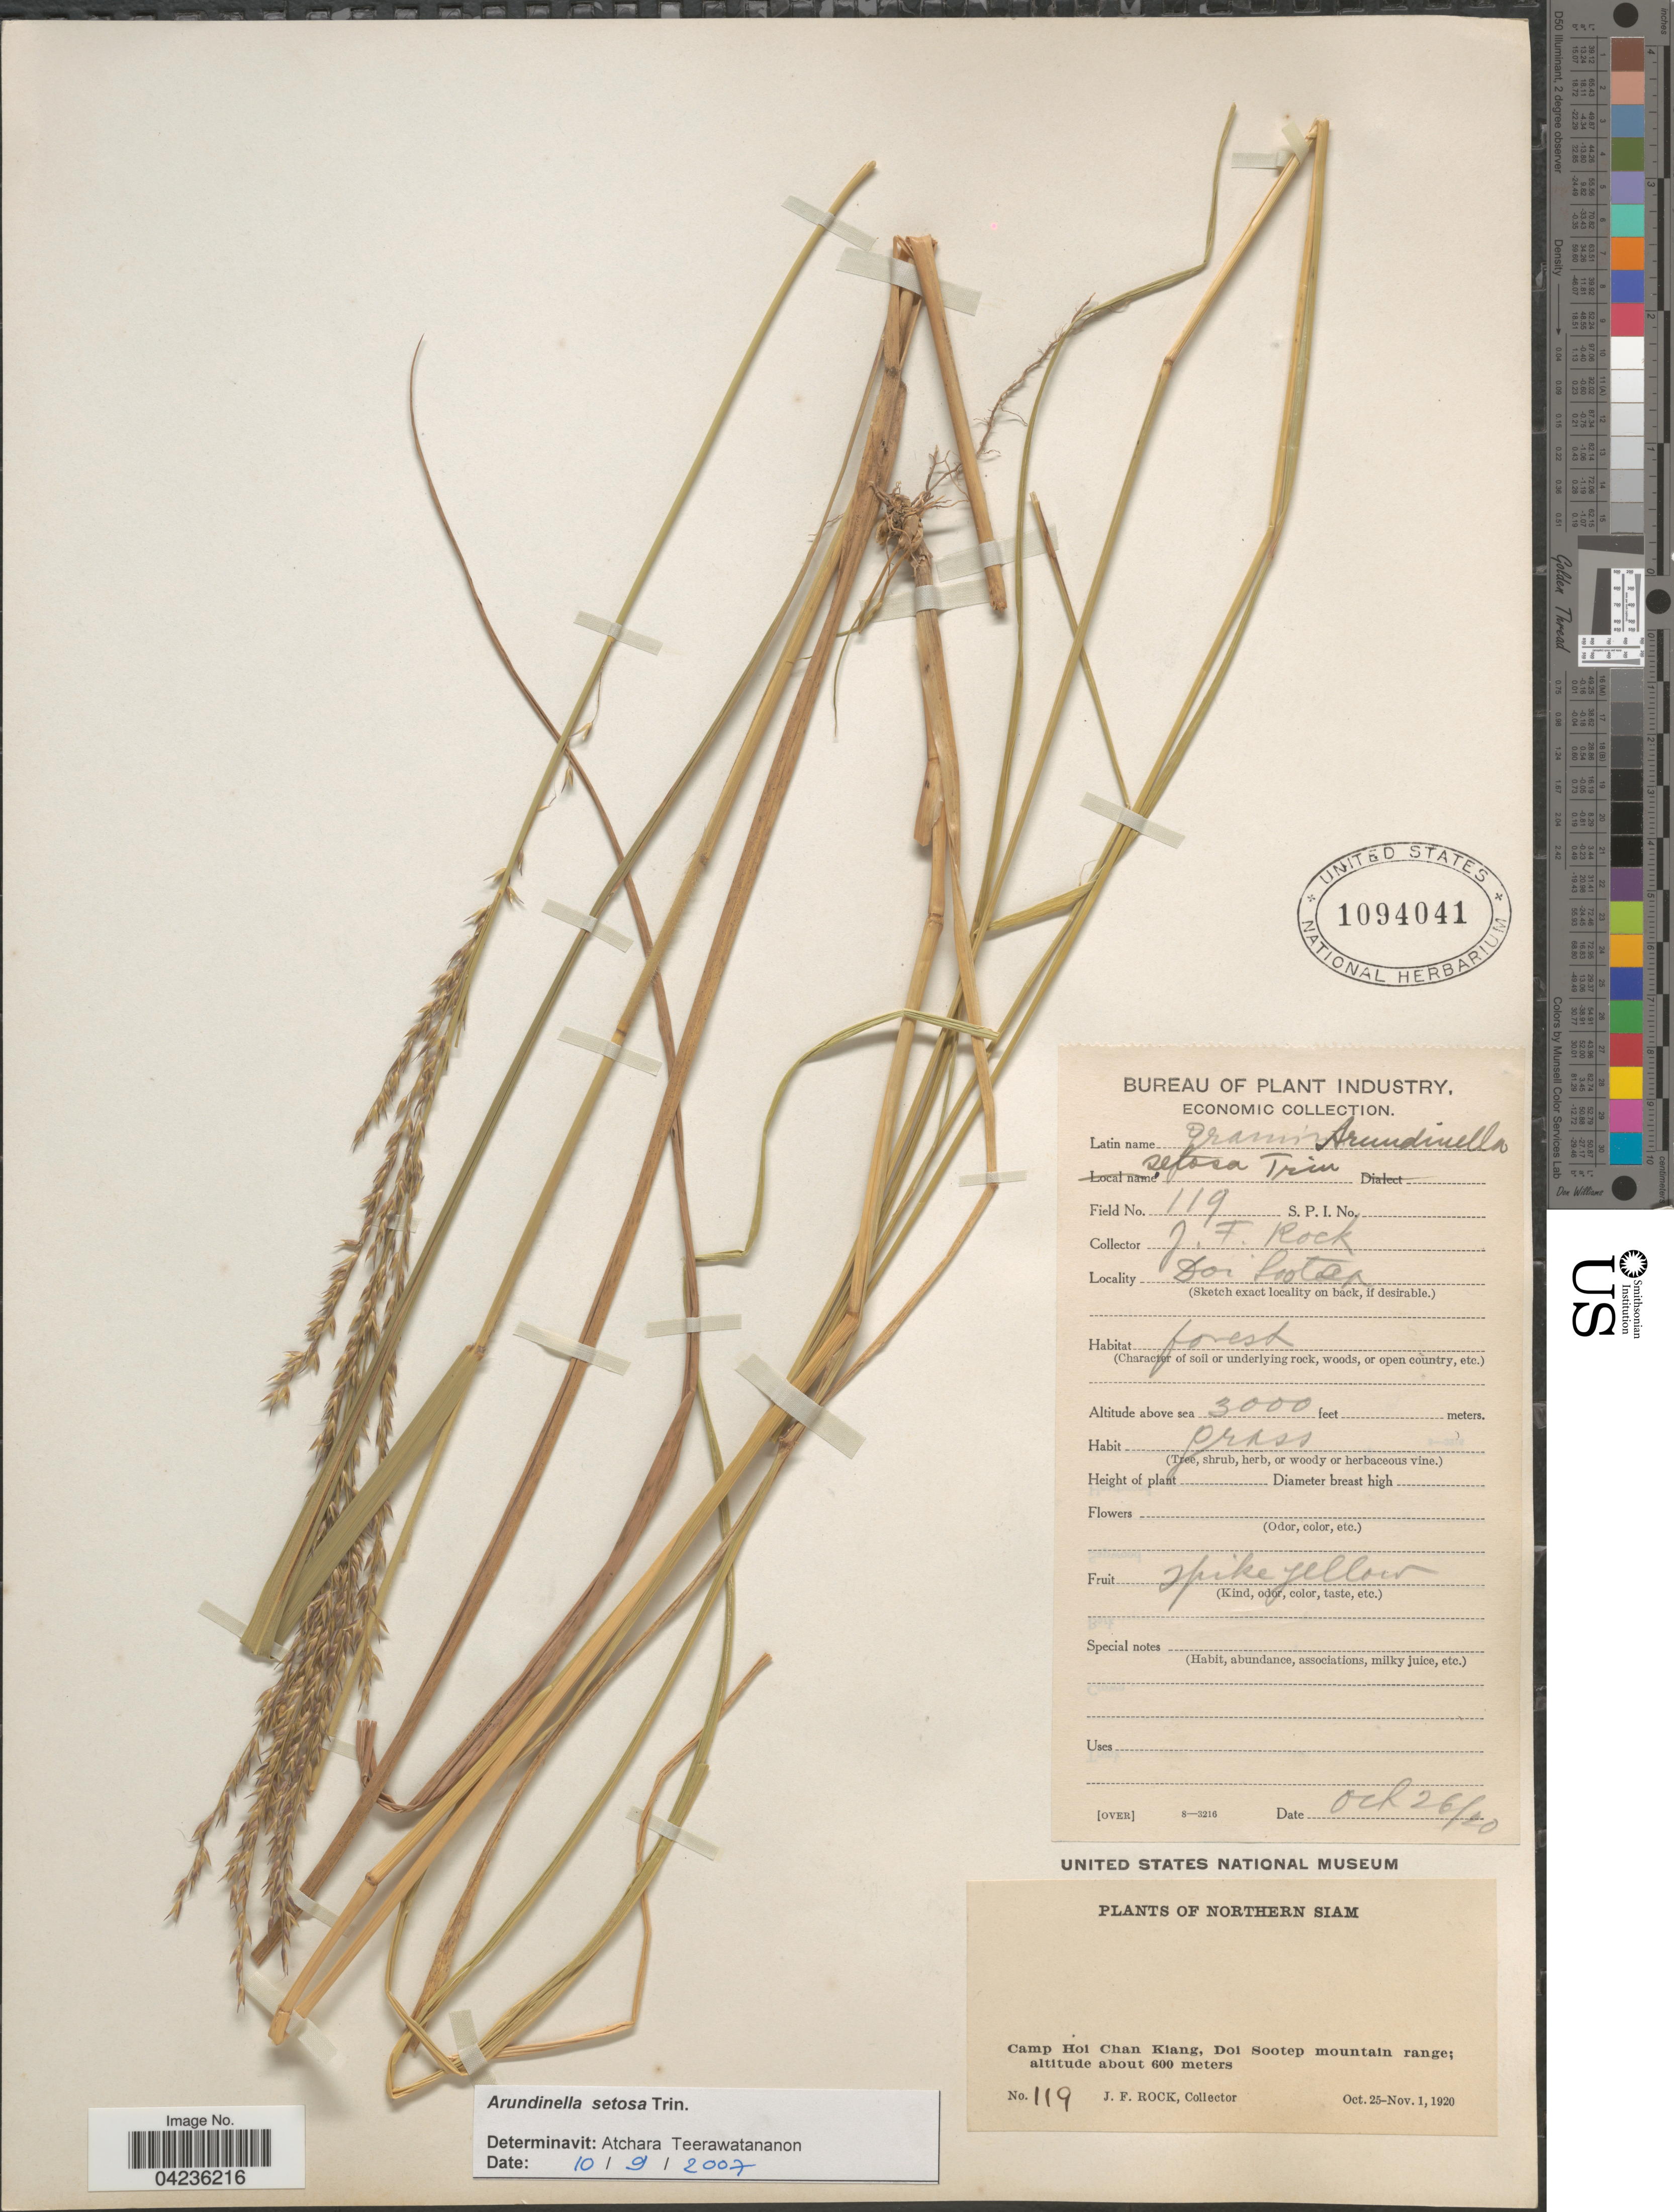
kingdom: Plantae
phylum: Tracheophyta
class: Liliopsida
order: Poales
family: Poaceae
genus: Arundinella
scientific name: Arundinella setosa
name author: Trin.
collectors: J. Rock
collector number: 119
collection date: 1920-10-26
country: Thailand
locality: Northern Siam. Doi Sootep. Camp Hoi Chan Kiang, Doi Sootep mountain range.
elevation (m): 600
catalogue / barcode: US 1094041